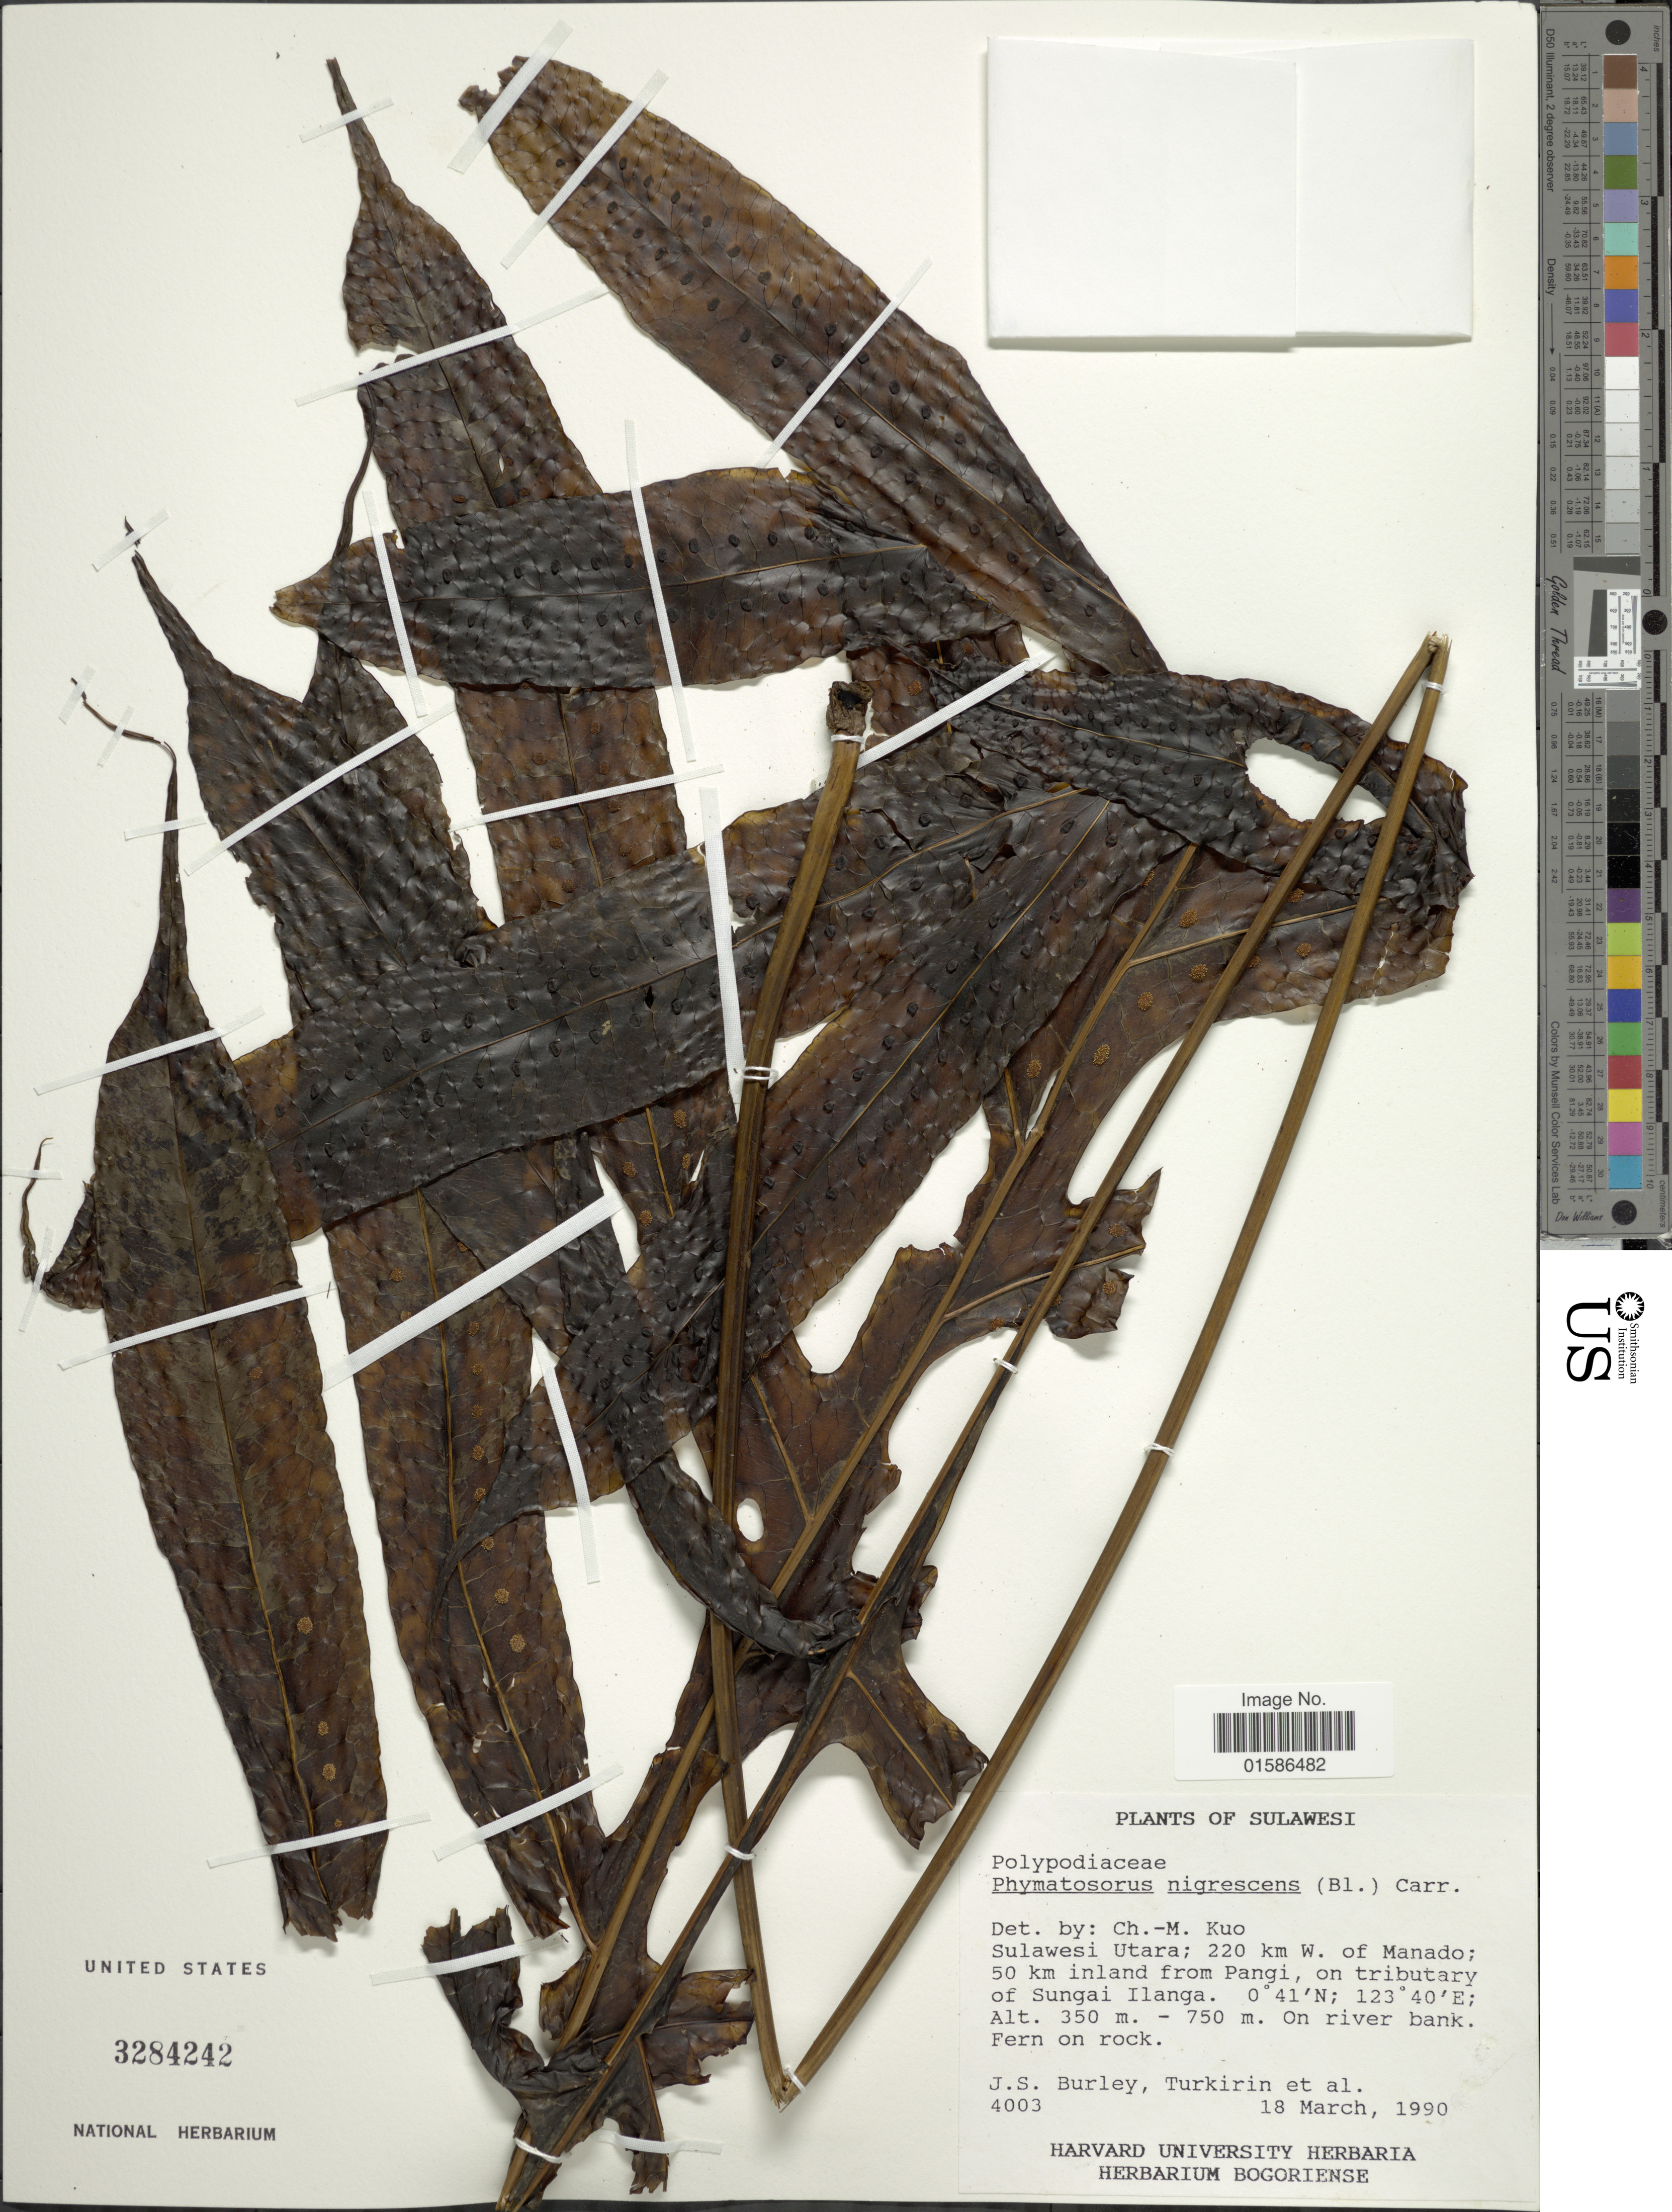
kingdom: Plantae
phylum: Tracheophyta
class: Polypodiopsida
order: Polypodiales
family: Polypodiaceae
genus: Microsorum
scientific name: Microsorum membranifolium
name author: (R. Br.) Ching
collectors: J. S. Burley, -. Tukirin & et al.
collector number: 4003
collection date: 1990-03-18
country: Indonesia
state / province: Sulawesi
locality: Sulawesi Utara; 220 km W. of Manado; 50 km inland from Pangi, on tributary of Sungai Ilanga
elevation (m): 350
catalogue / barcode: US 3284242